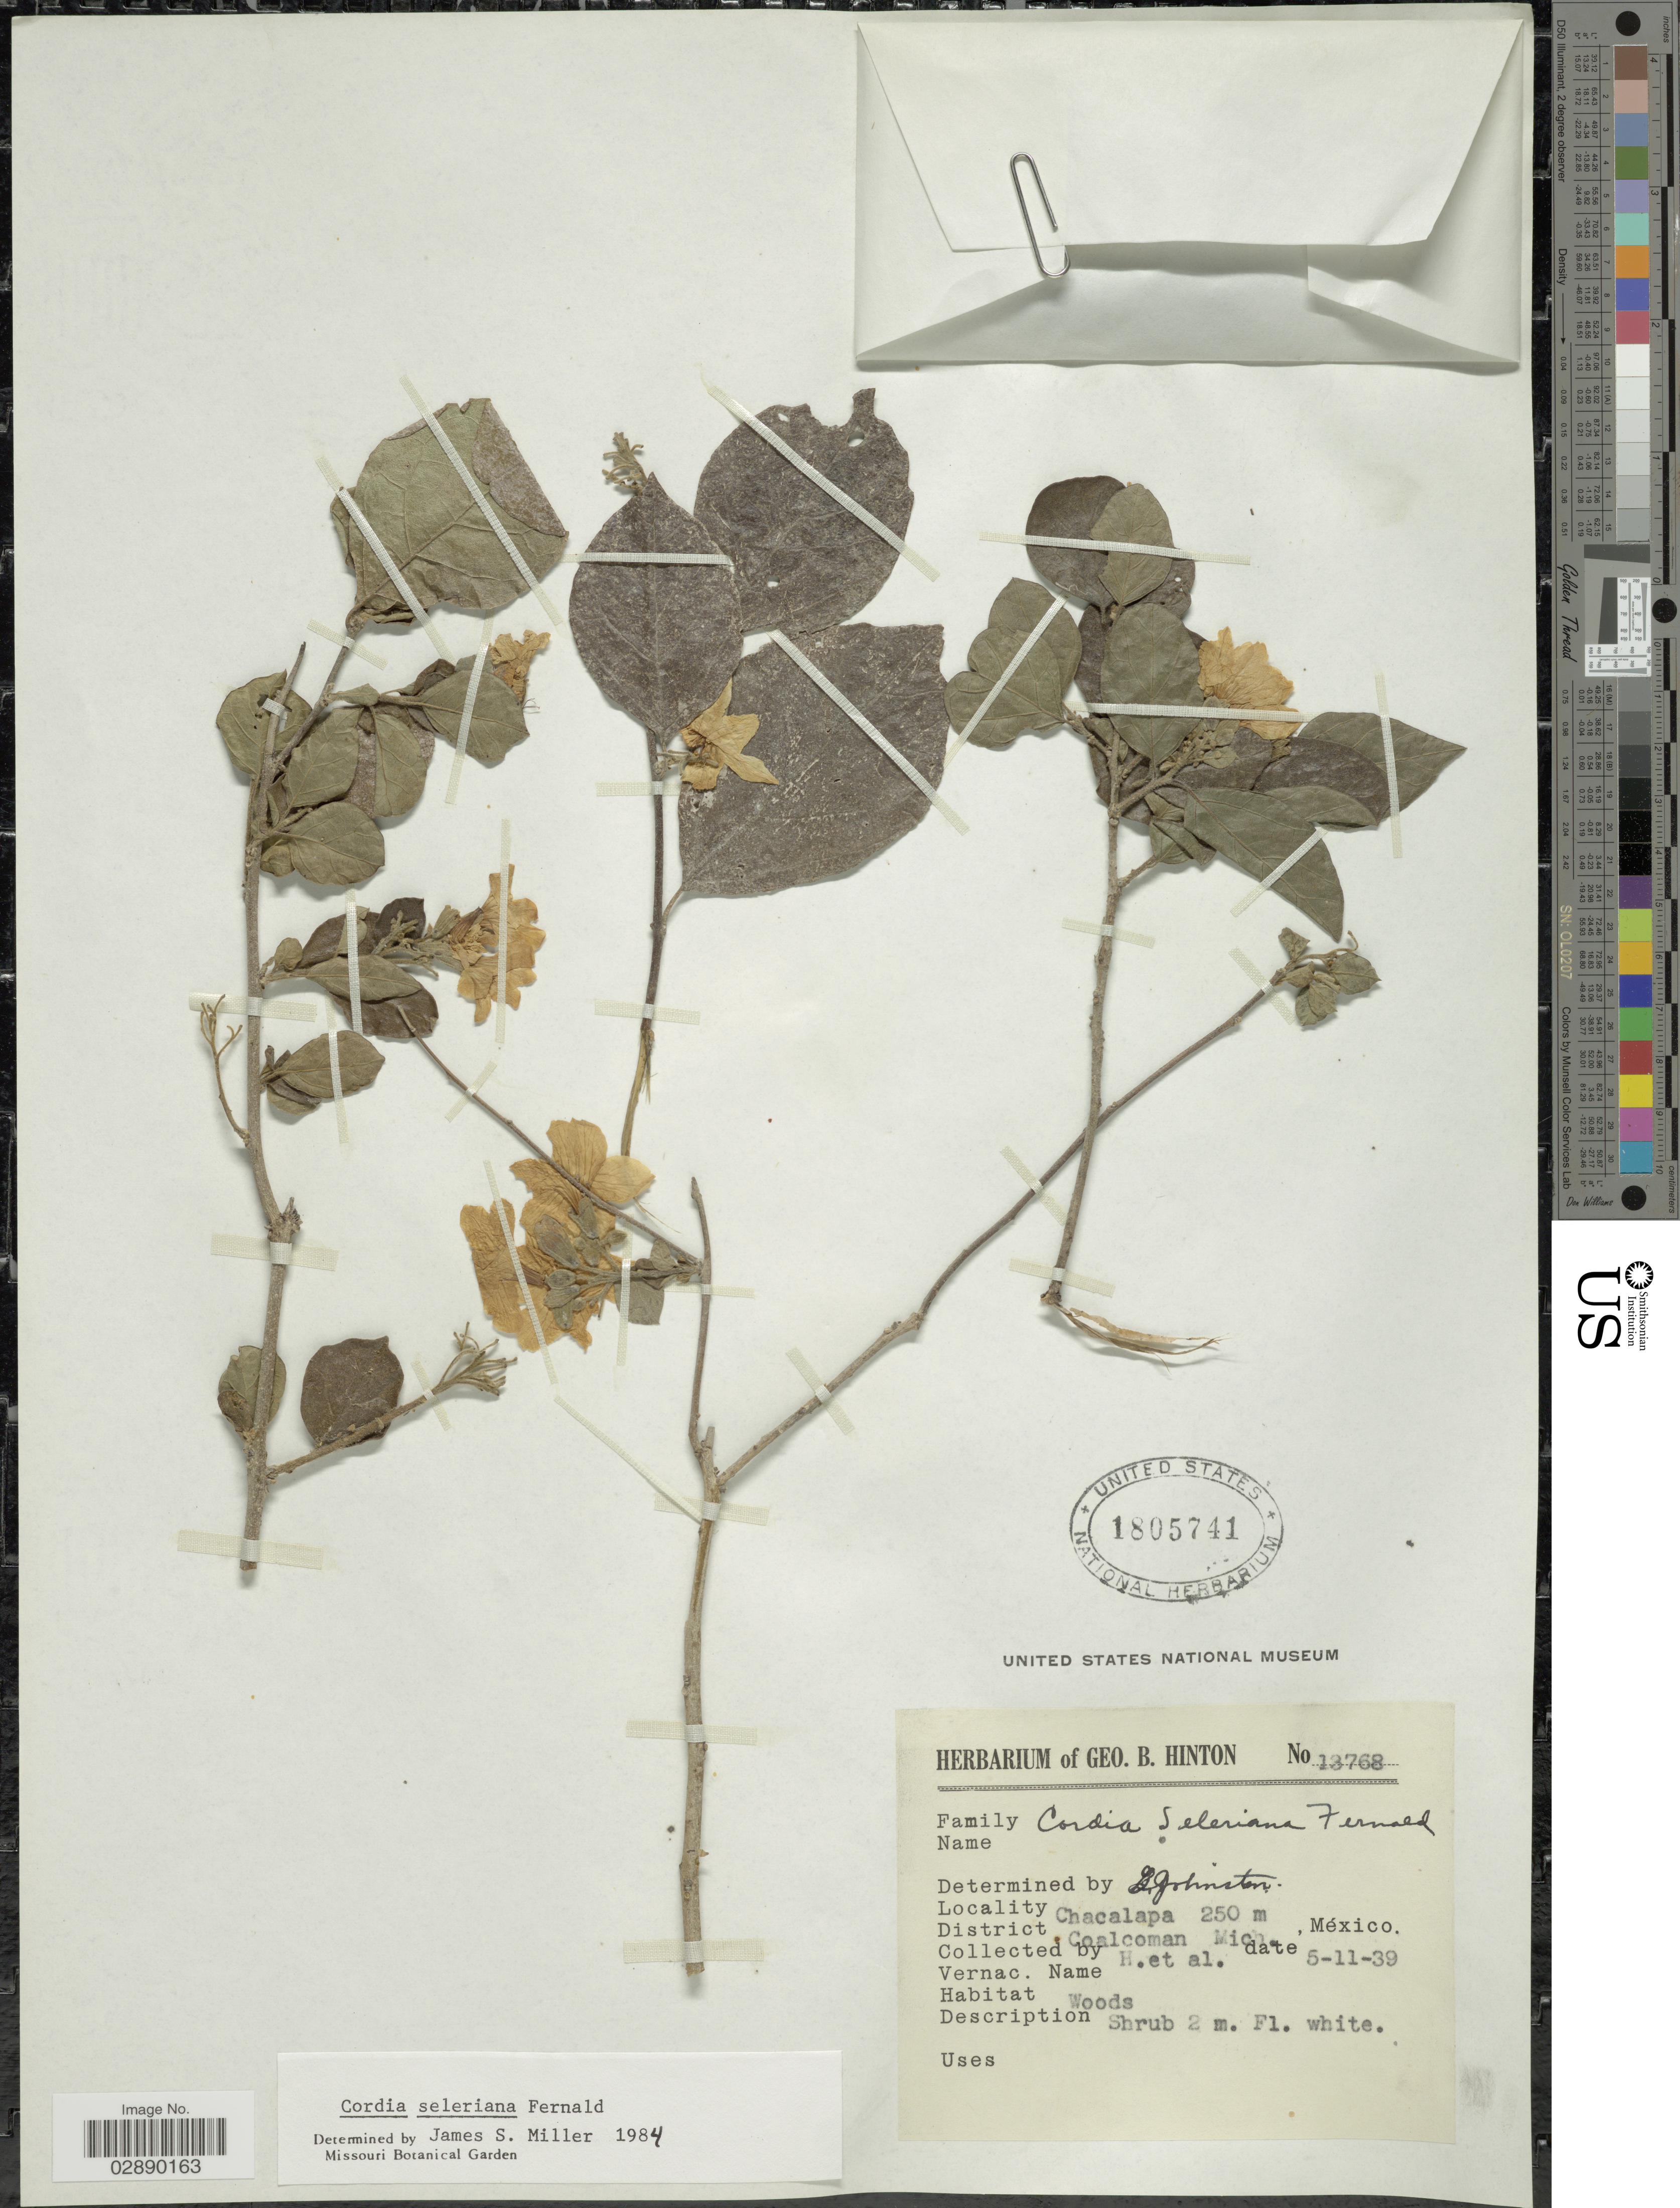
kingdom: Plantae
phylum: Tracheophyta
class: Magnoliopsida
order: Boraginales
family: Cordiaceae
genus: Cordia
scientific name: Cordia seleriana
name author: Fernald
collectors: G. B. Hinton & et al.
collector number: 13768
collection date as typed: Transcribed d/m/y: 5/11/39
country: Mexico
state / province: Michoacán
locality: Chacalapa, District Coalcoman.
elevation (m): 250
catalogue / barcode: US 1805741